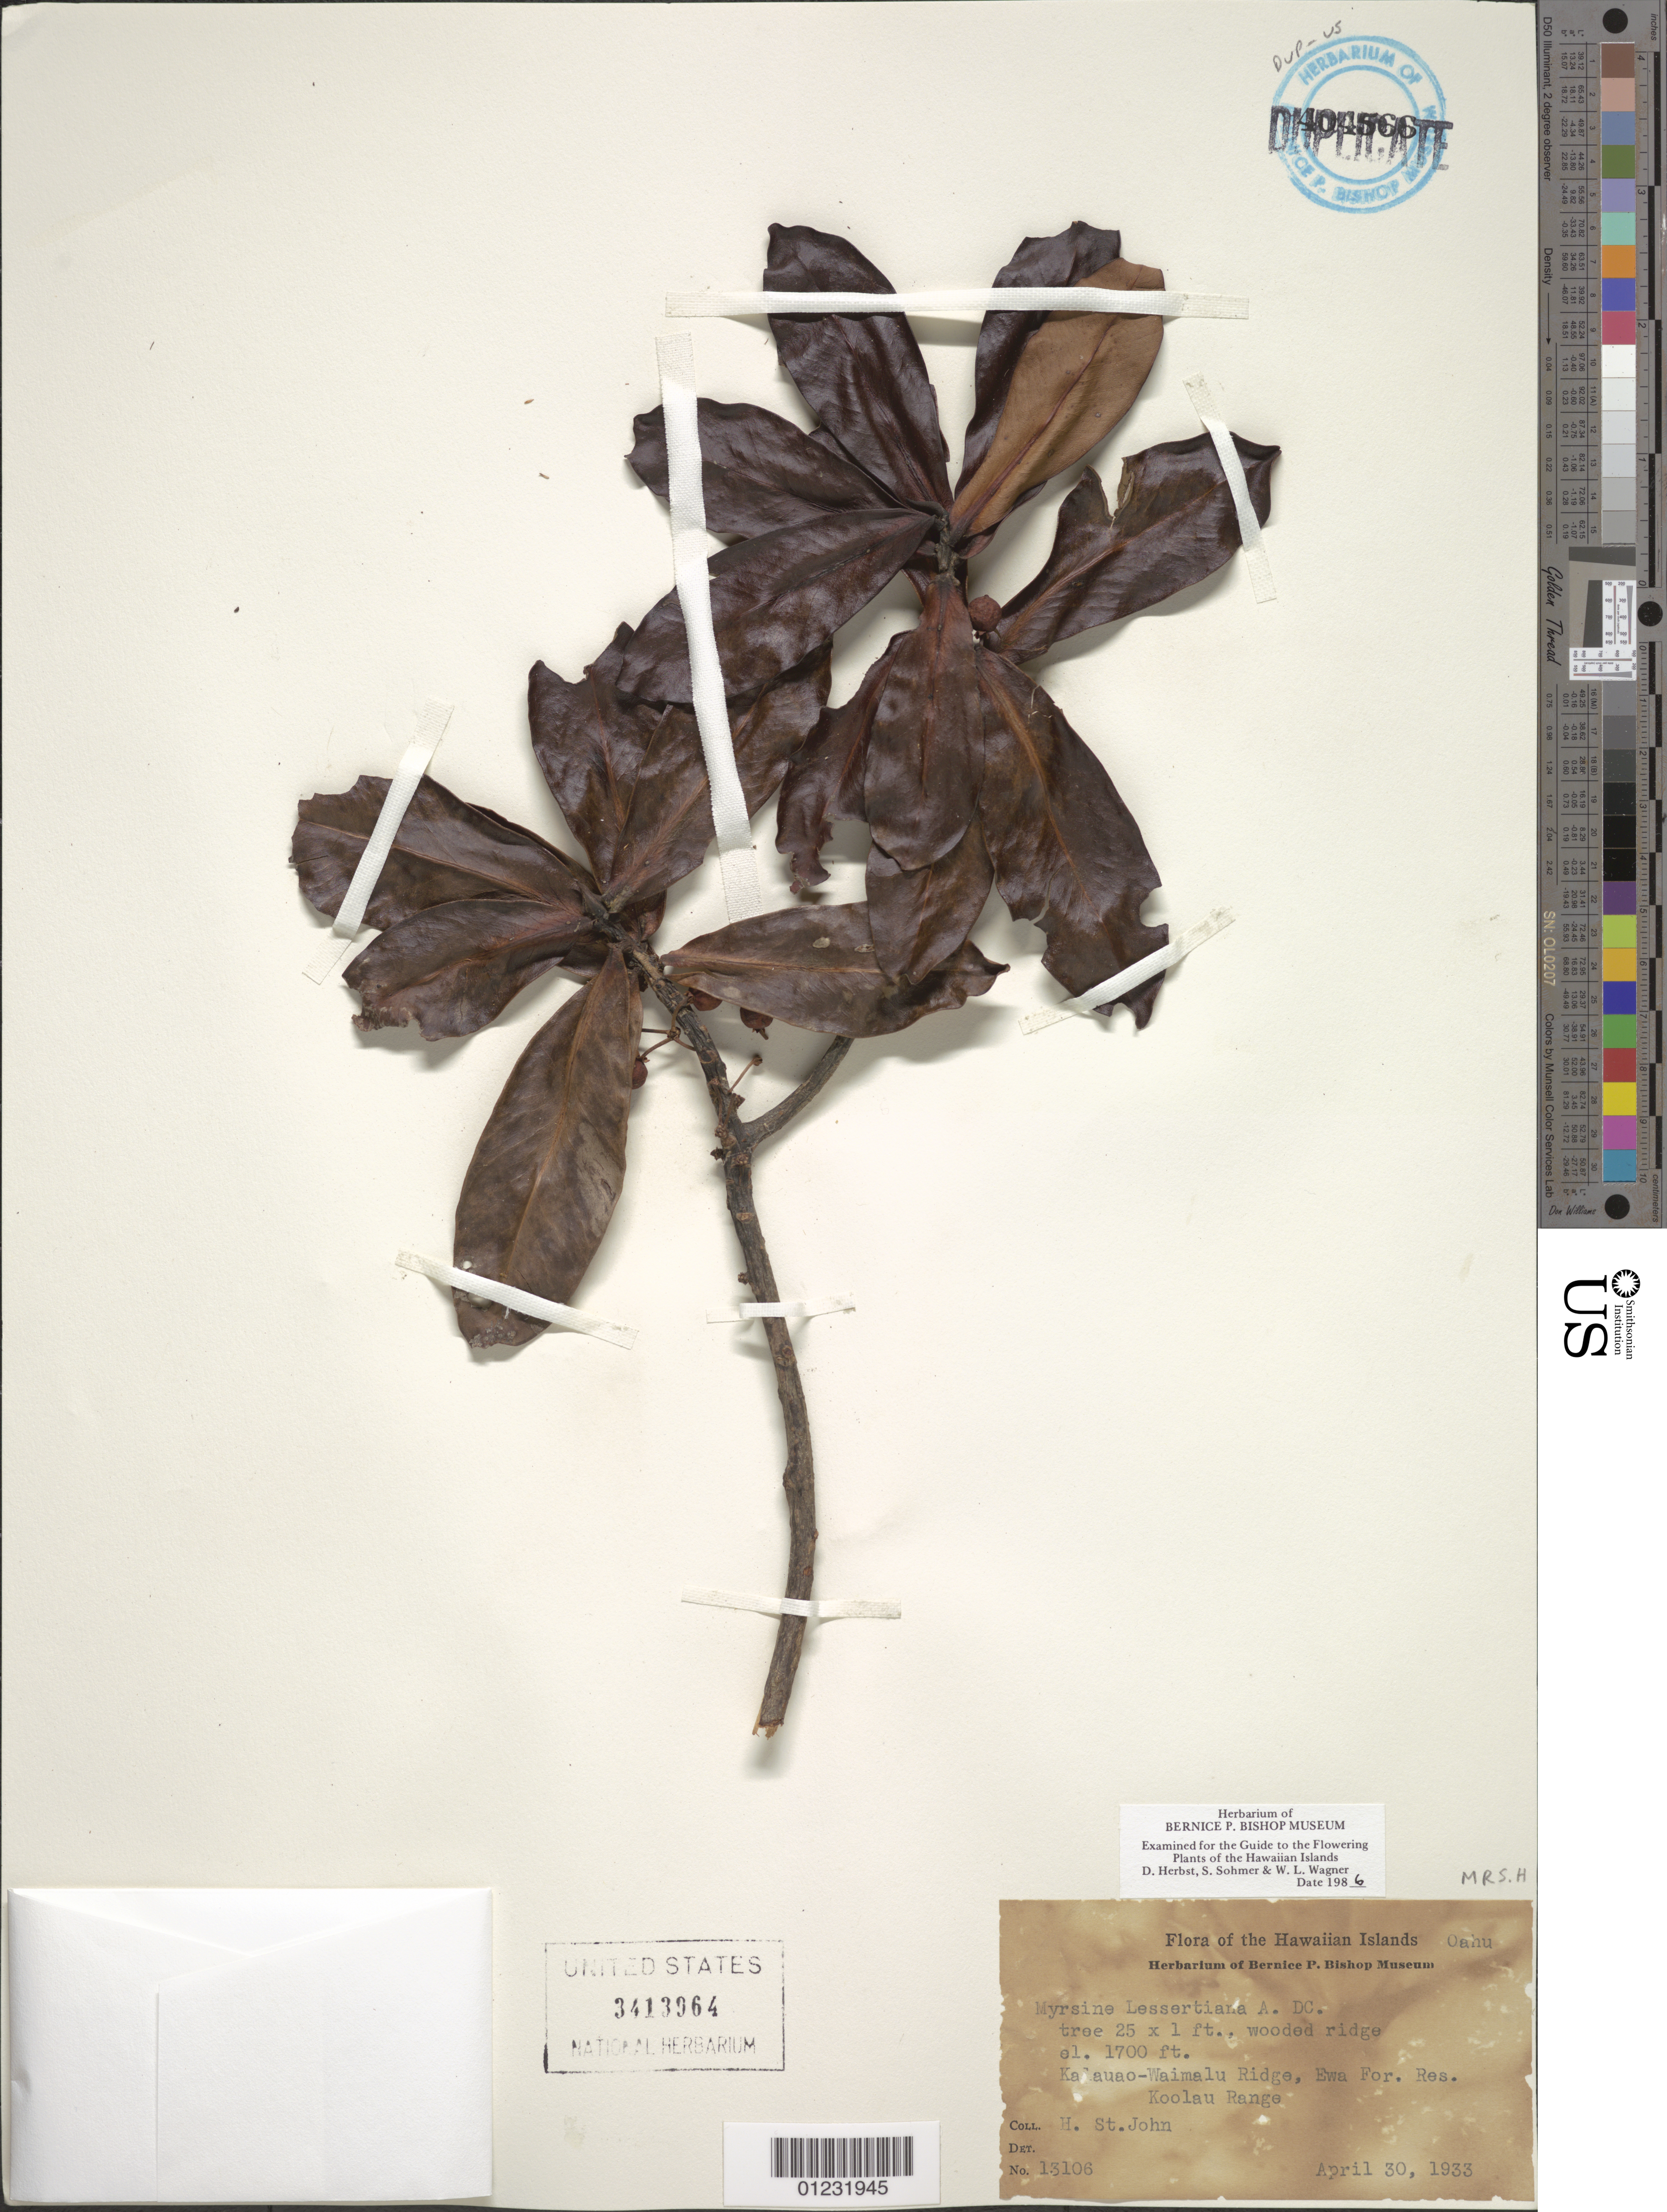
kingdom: Plantae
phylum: Tracheophyta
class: Magnoliopsida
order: Ericales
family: Primulaceae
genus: Myrsine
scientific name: Myrsine lessertiana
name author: A. DC.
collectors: H. St. John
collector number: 13106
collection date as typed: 30 Apr 1933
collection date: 1933-04-30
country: United States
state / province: Hawaii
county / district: Honolulu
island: Oahu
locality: Kalauao-Waimalu Ridge, Ewa Forest Reserve, Koolau Mountains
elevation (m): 518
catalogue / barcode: US 3413964